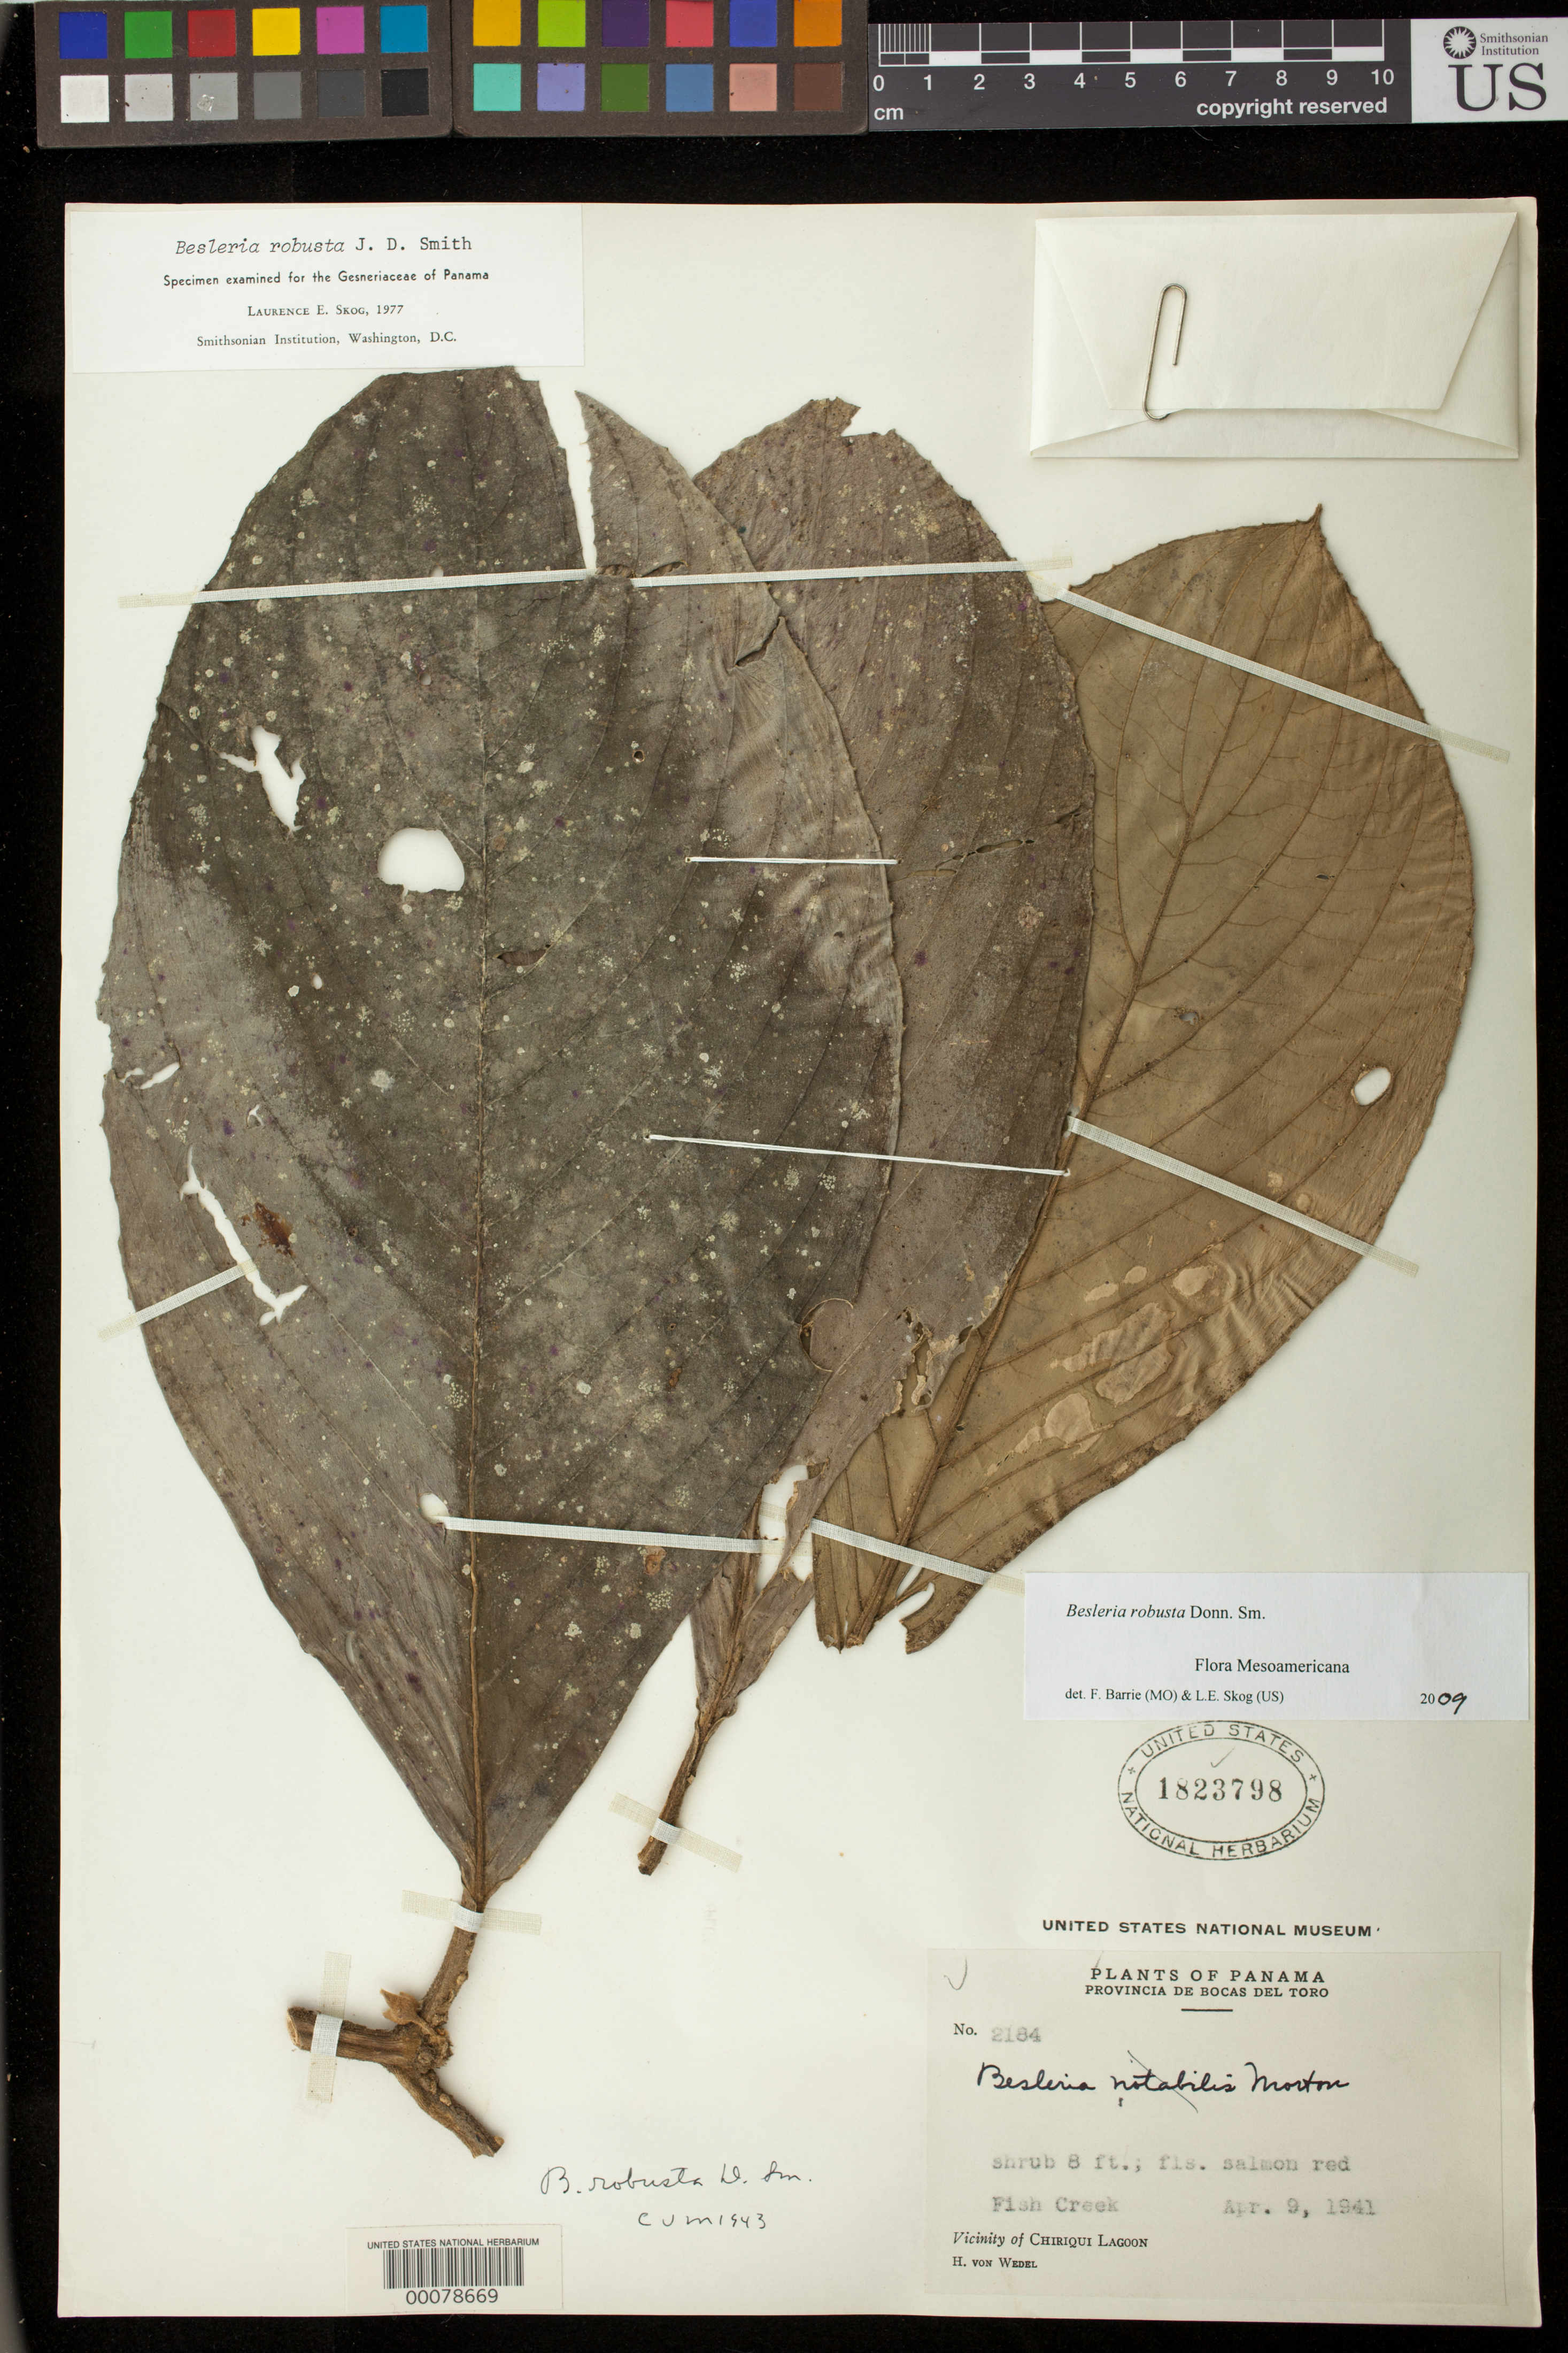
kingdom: Plantae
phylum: Tracheophyta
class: Magnoliopsida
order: Lamiales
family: Gesneriaceae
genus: Besleria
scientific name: Besleria robusta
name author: Donn. Sm.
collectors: H. von Wedel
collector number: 2184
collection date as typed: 09 Apr 1941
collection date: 1941-04-09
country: Panama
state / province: Bocas del Toro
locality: Vicinity of Chiriqui Lagoon, Fish Creek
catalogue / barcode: US 1823798